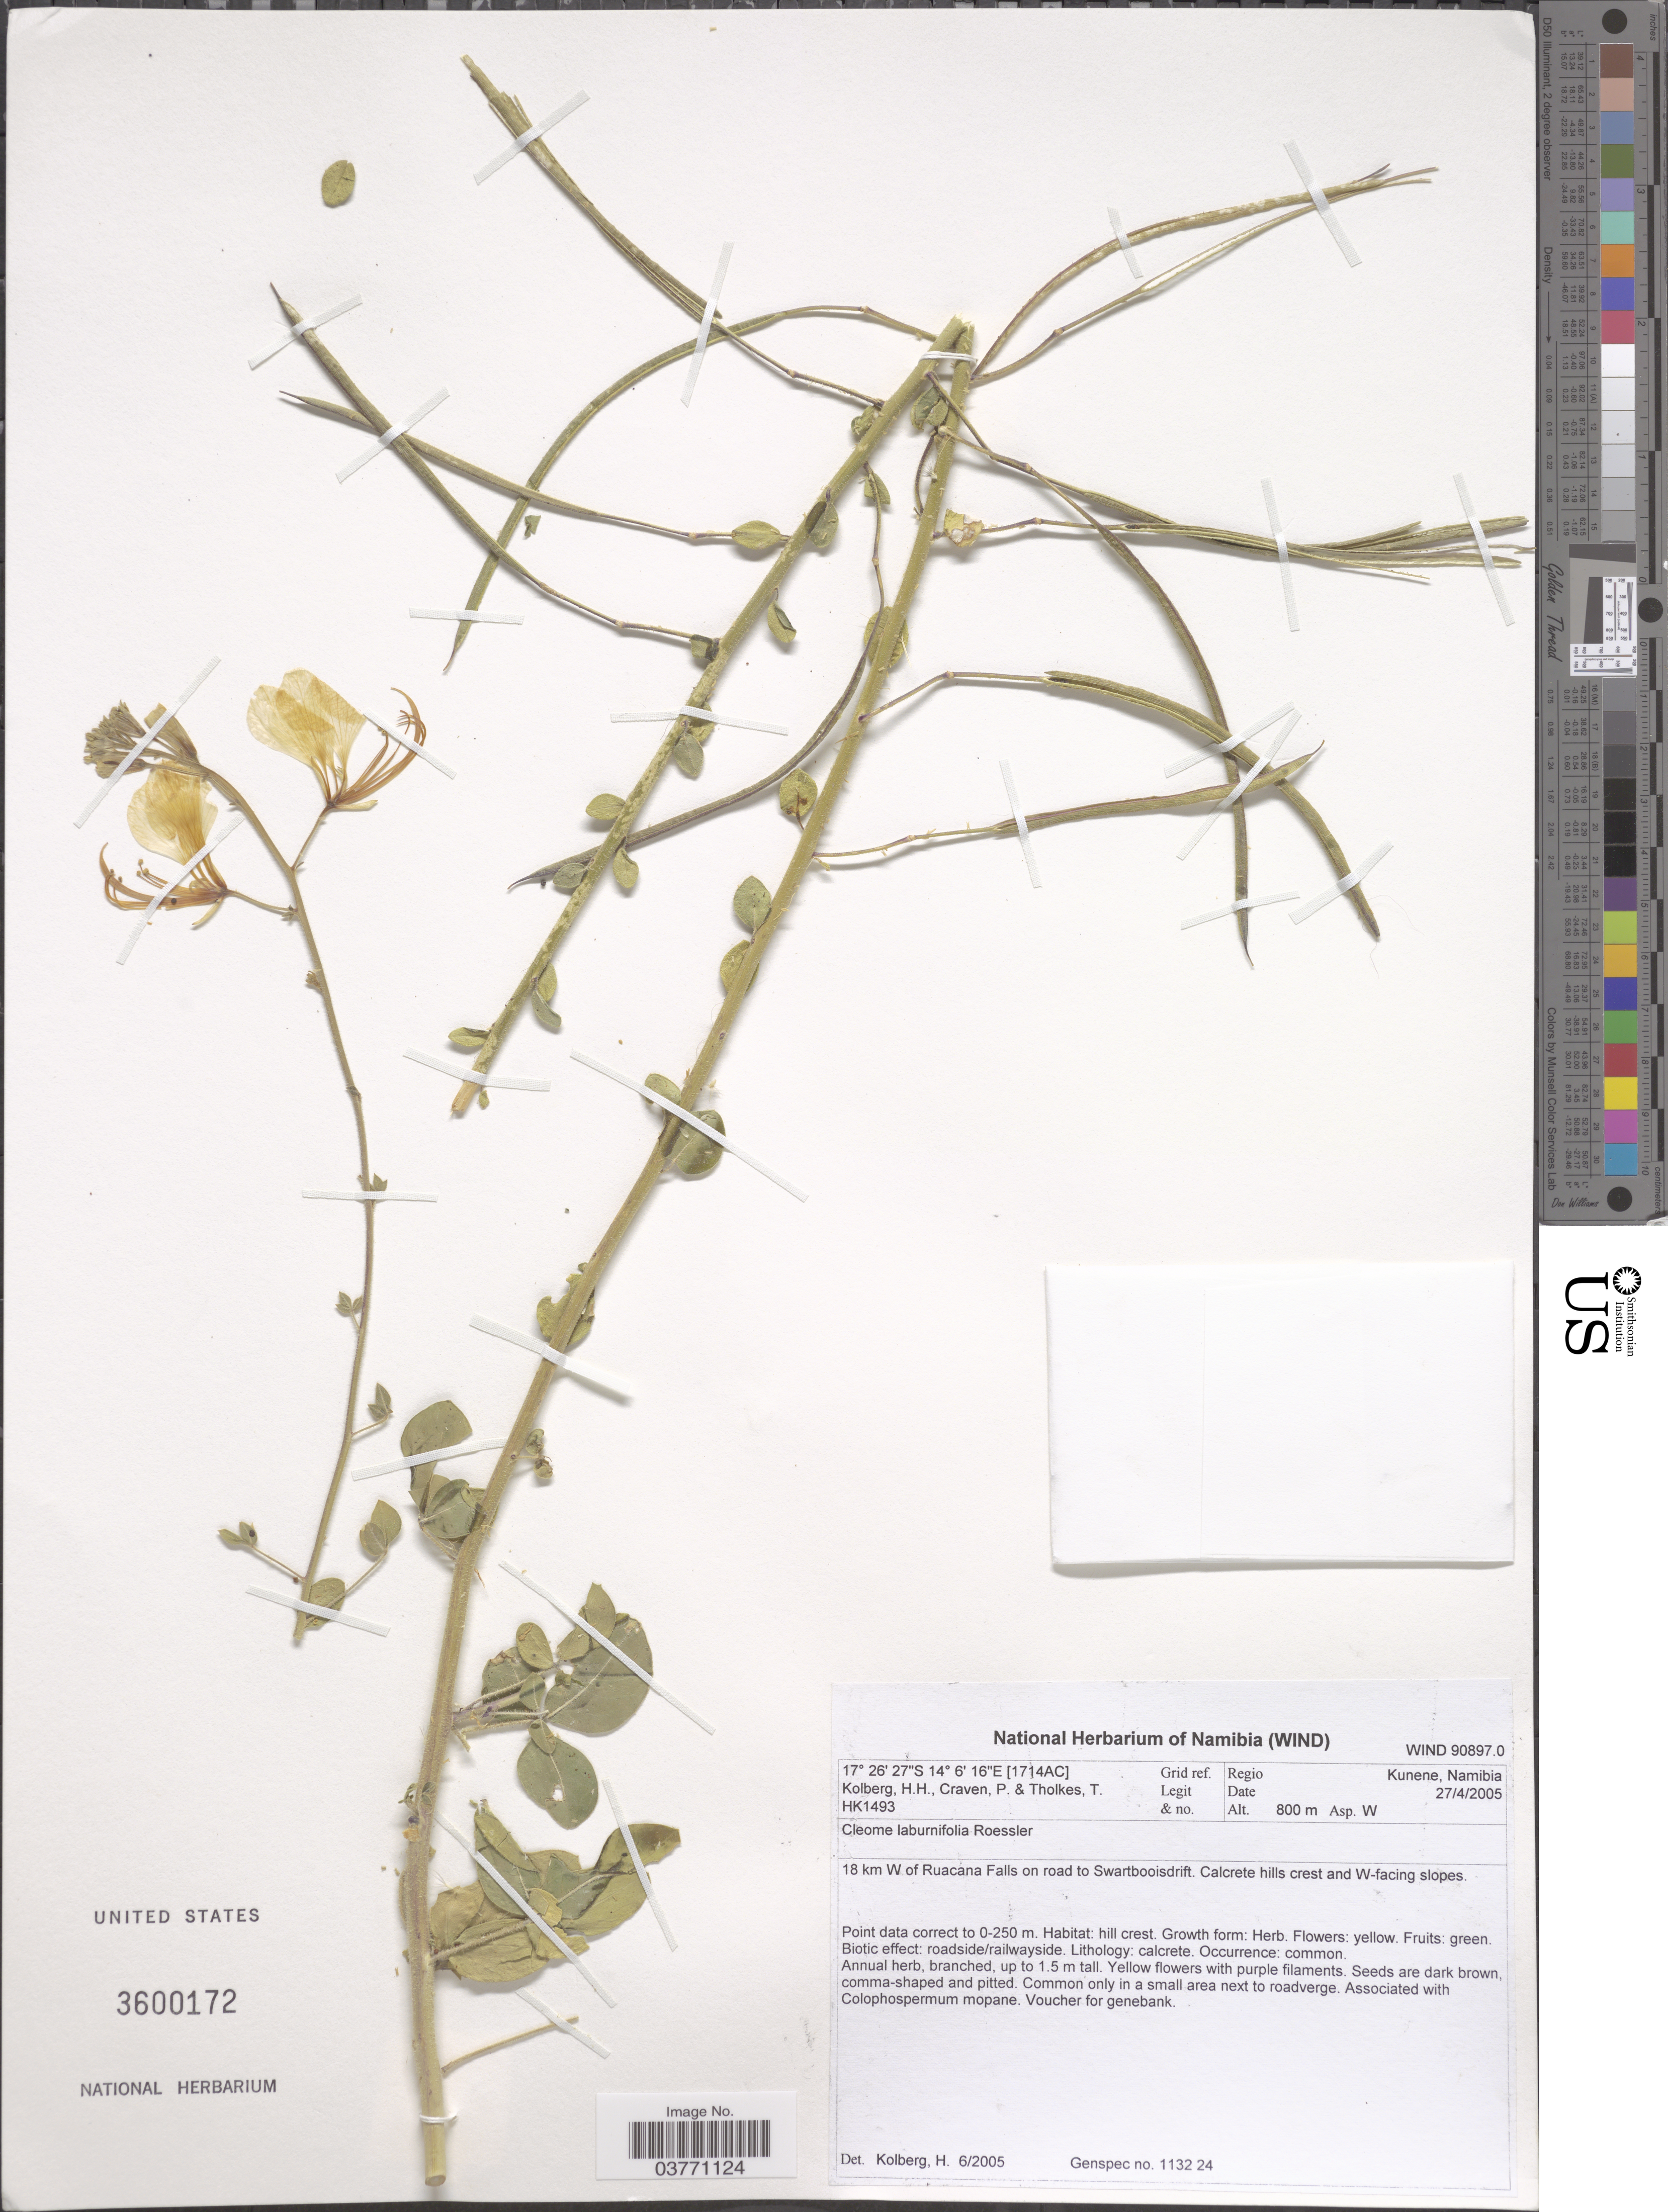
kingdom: Plantae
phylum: Tracheophyta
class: Magnoliopsida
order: Brassicales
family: Cleomaceae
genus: Kersia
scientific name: Kersia laburnifolia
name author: (Roessler) Roalson & J.C. Hall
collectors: H. H. Kolberg, P. Craven & T. Tholkes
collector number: HK1493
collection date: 2005-04-27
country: Namibia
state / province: Kunene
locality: [1714AC] Grid ref. Asp. W. 18 km W of Ruacana Falls on road to Swartbooisdrift. Calcrete hills crest and W-facing slopes.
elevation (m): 800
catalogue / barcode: US 3600172